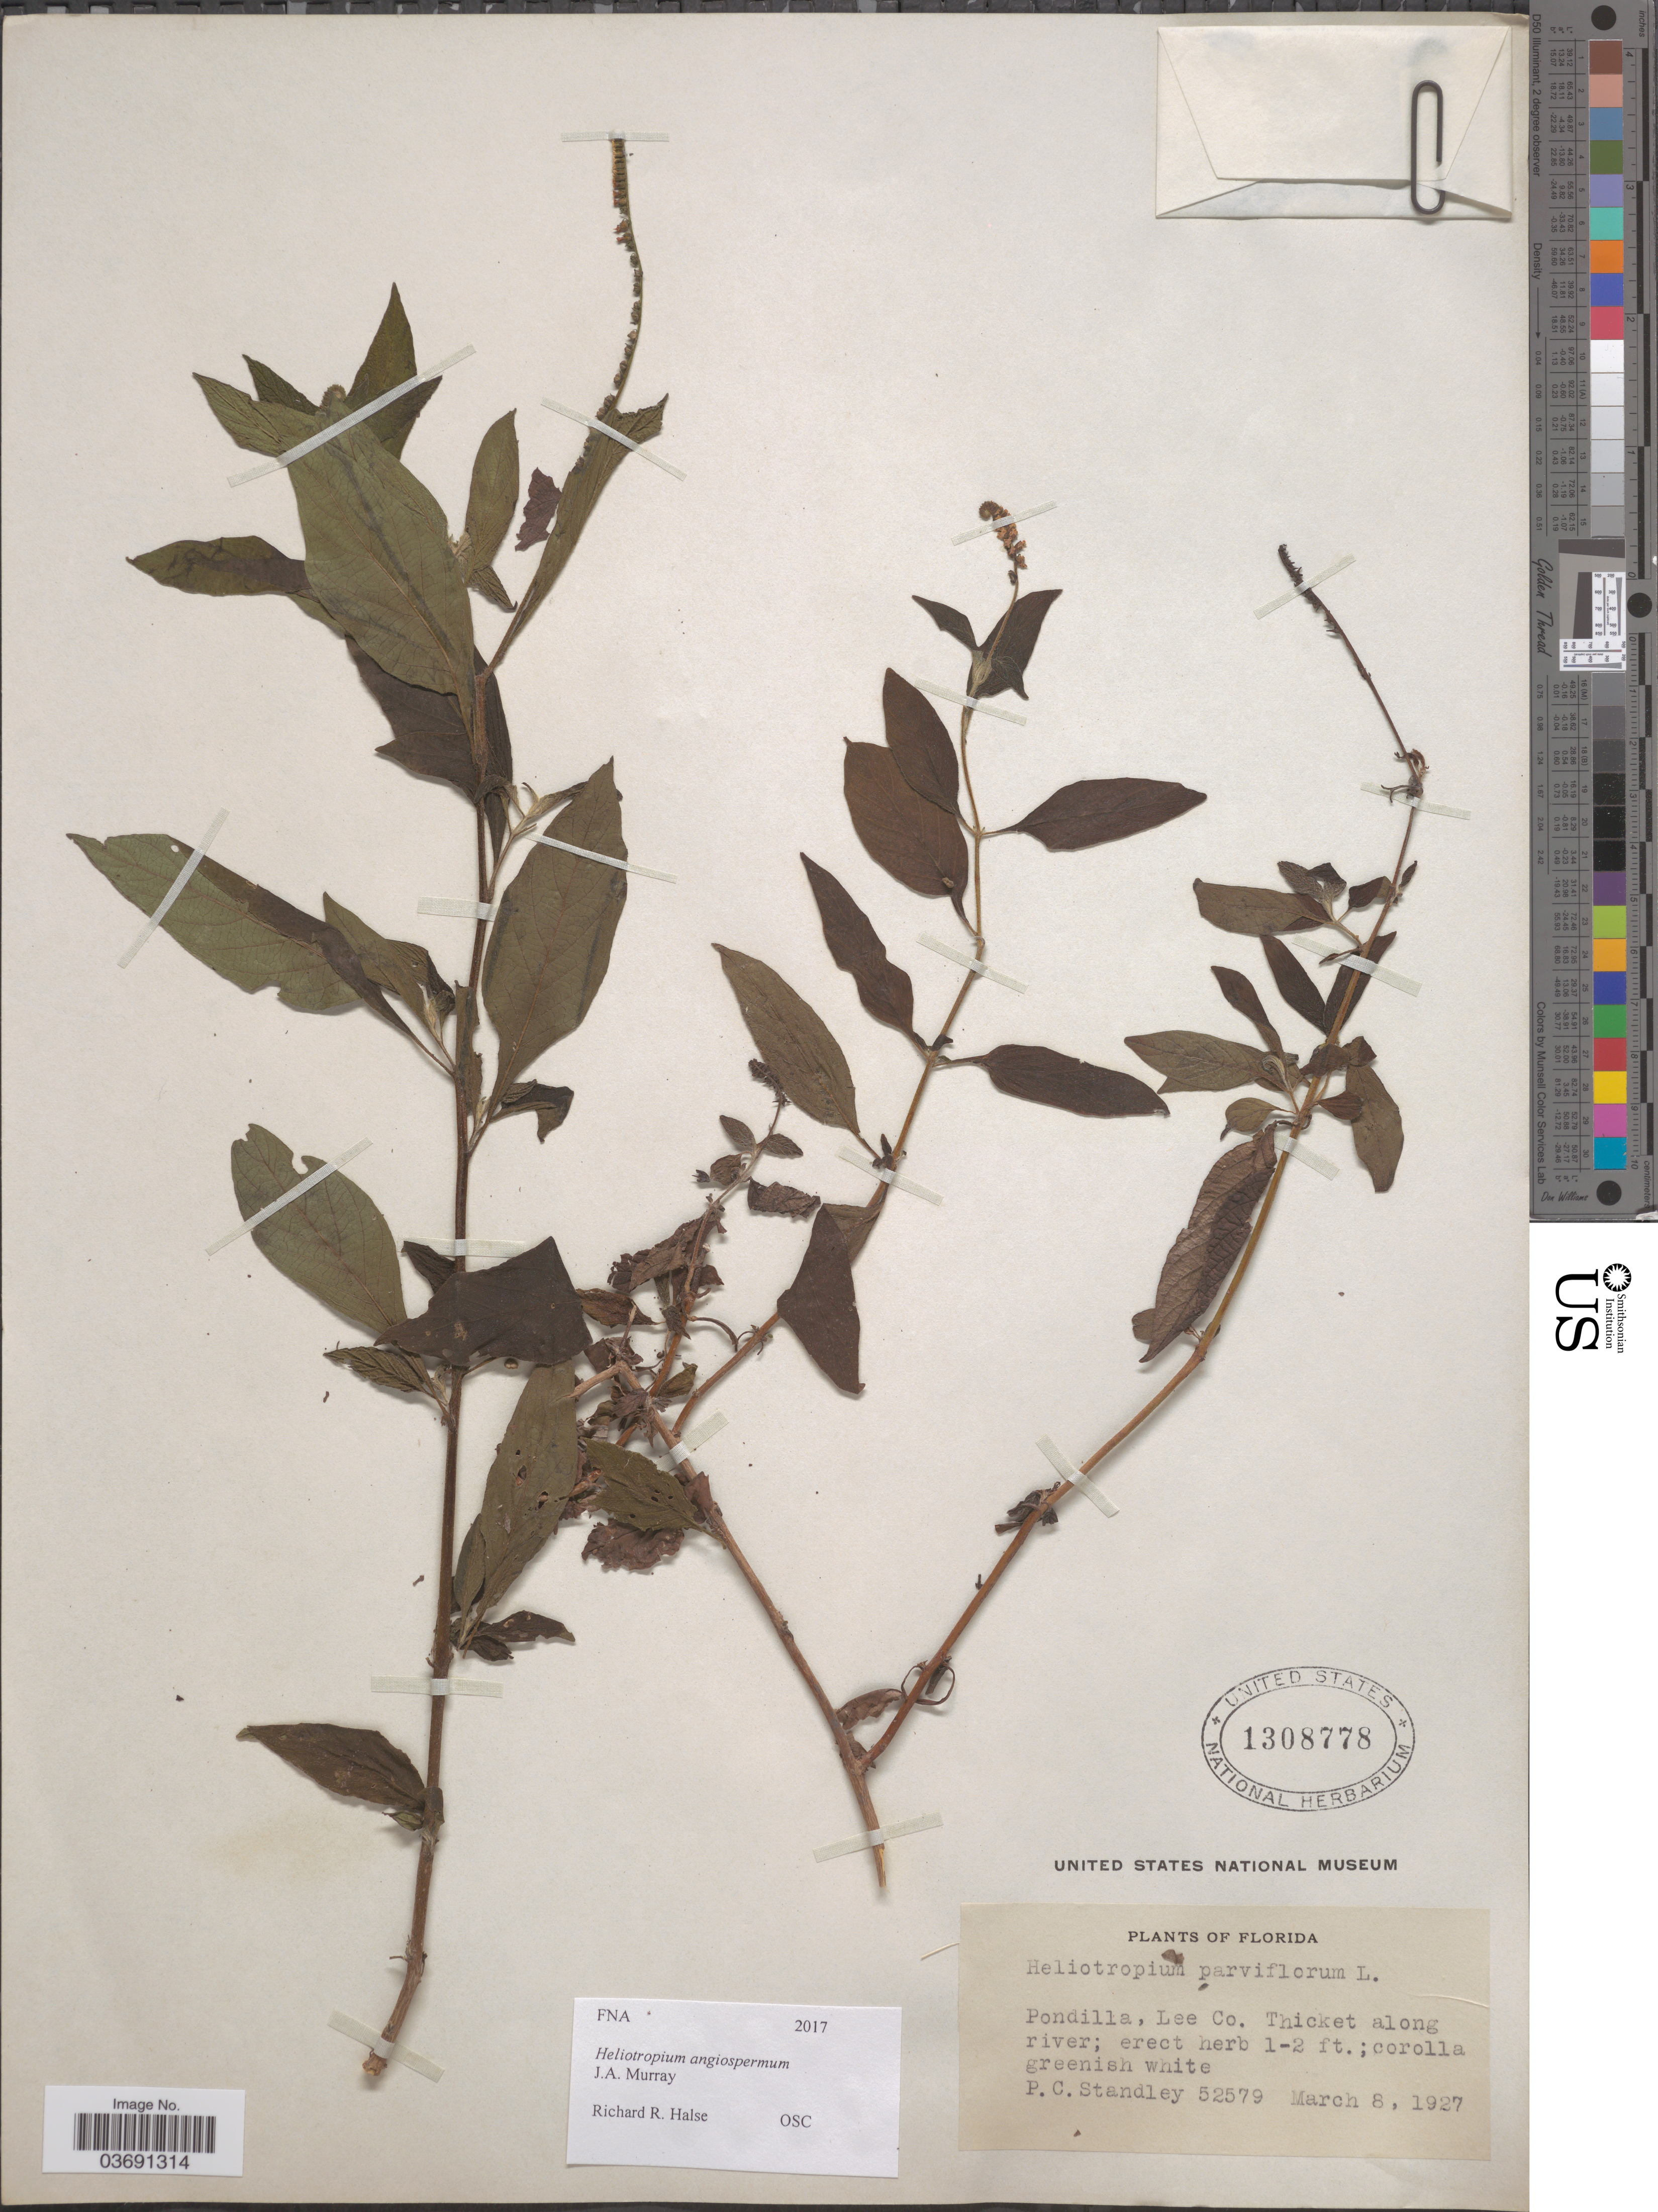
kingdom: Plantae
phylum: Tracheophyta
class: Magnoliopsida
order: Boraginales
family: Heliotropiaceae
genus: Heliotropium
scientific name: Heliotropium angiospermum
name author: Murray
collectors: P. C. Standley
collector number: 52579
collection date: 1927-03-08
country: United States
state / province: Florida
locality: Pondilla, Lee Co. Thicket along river.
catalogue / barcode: US 1308778